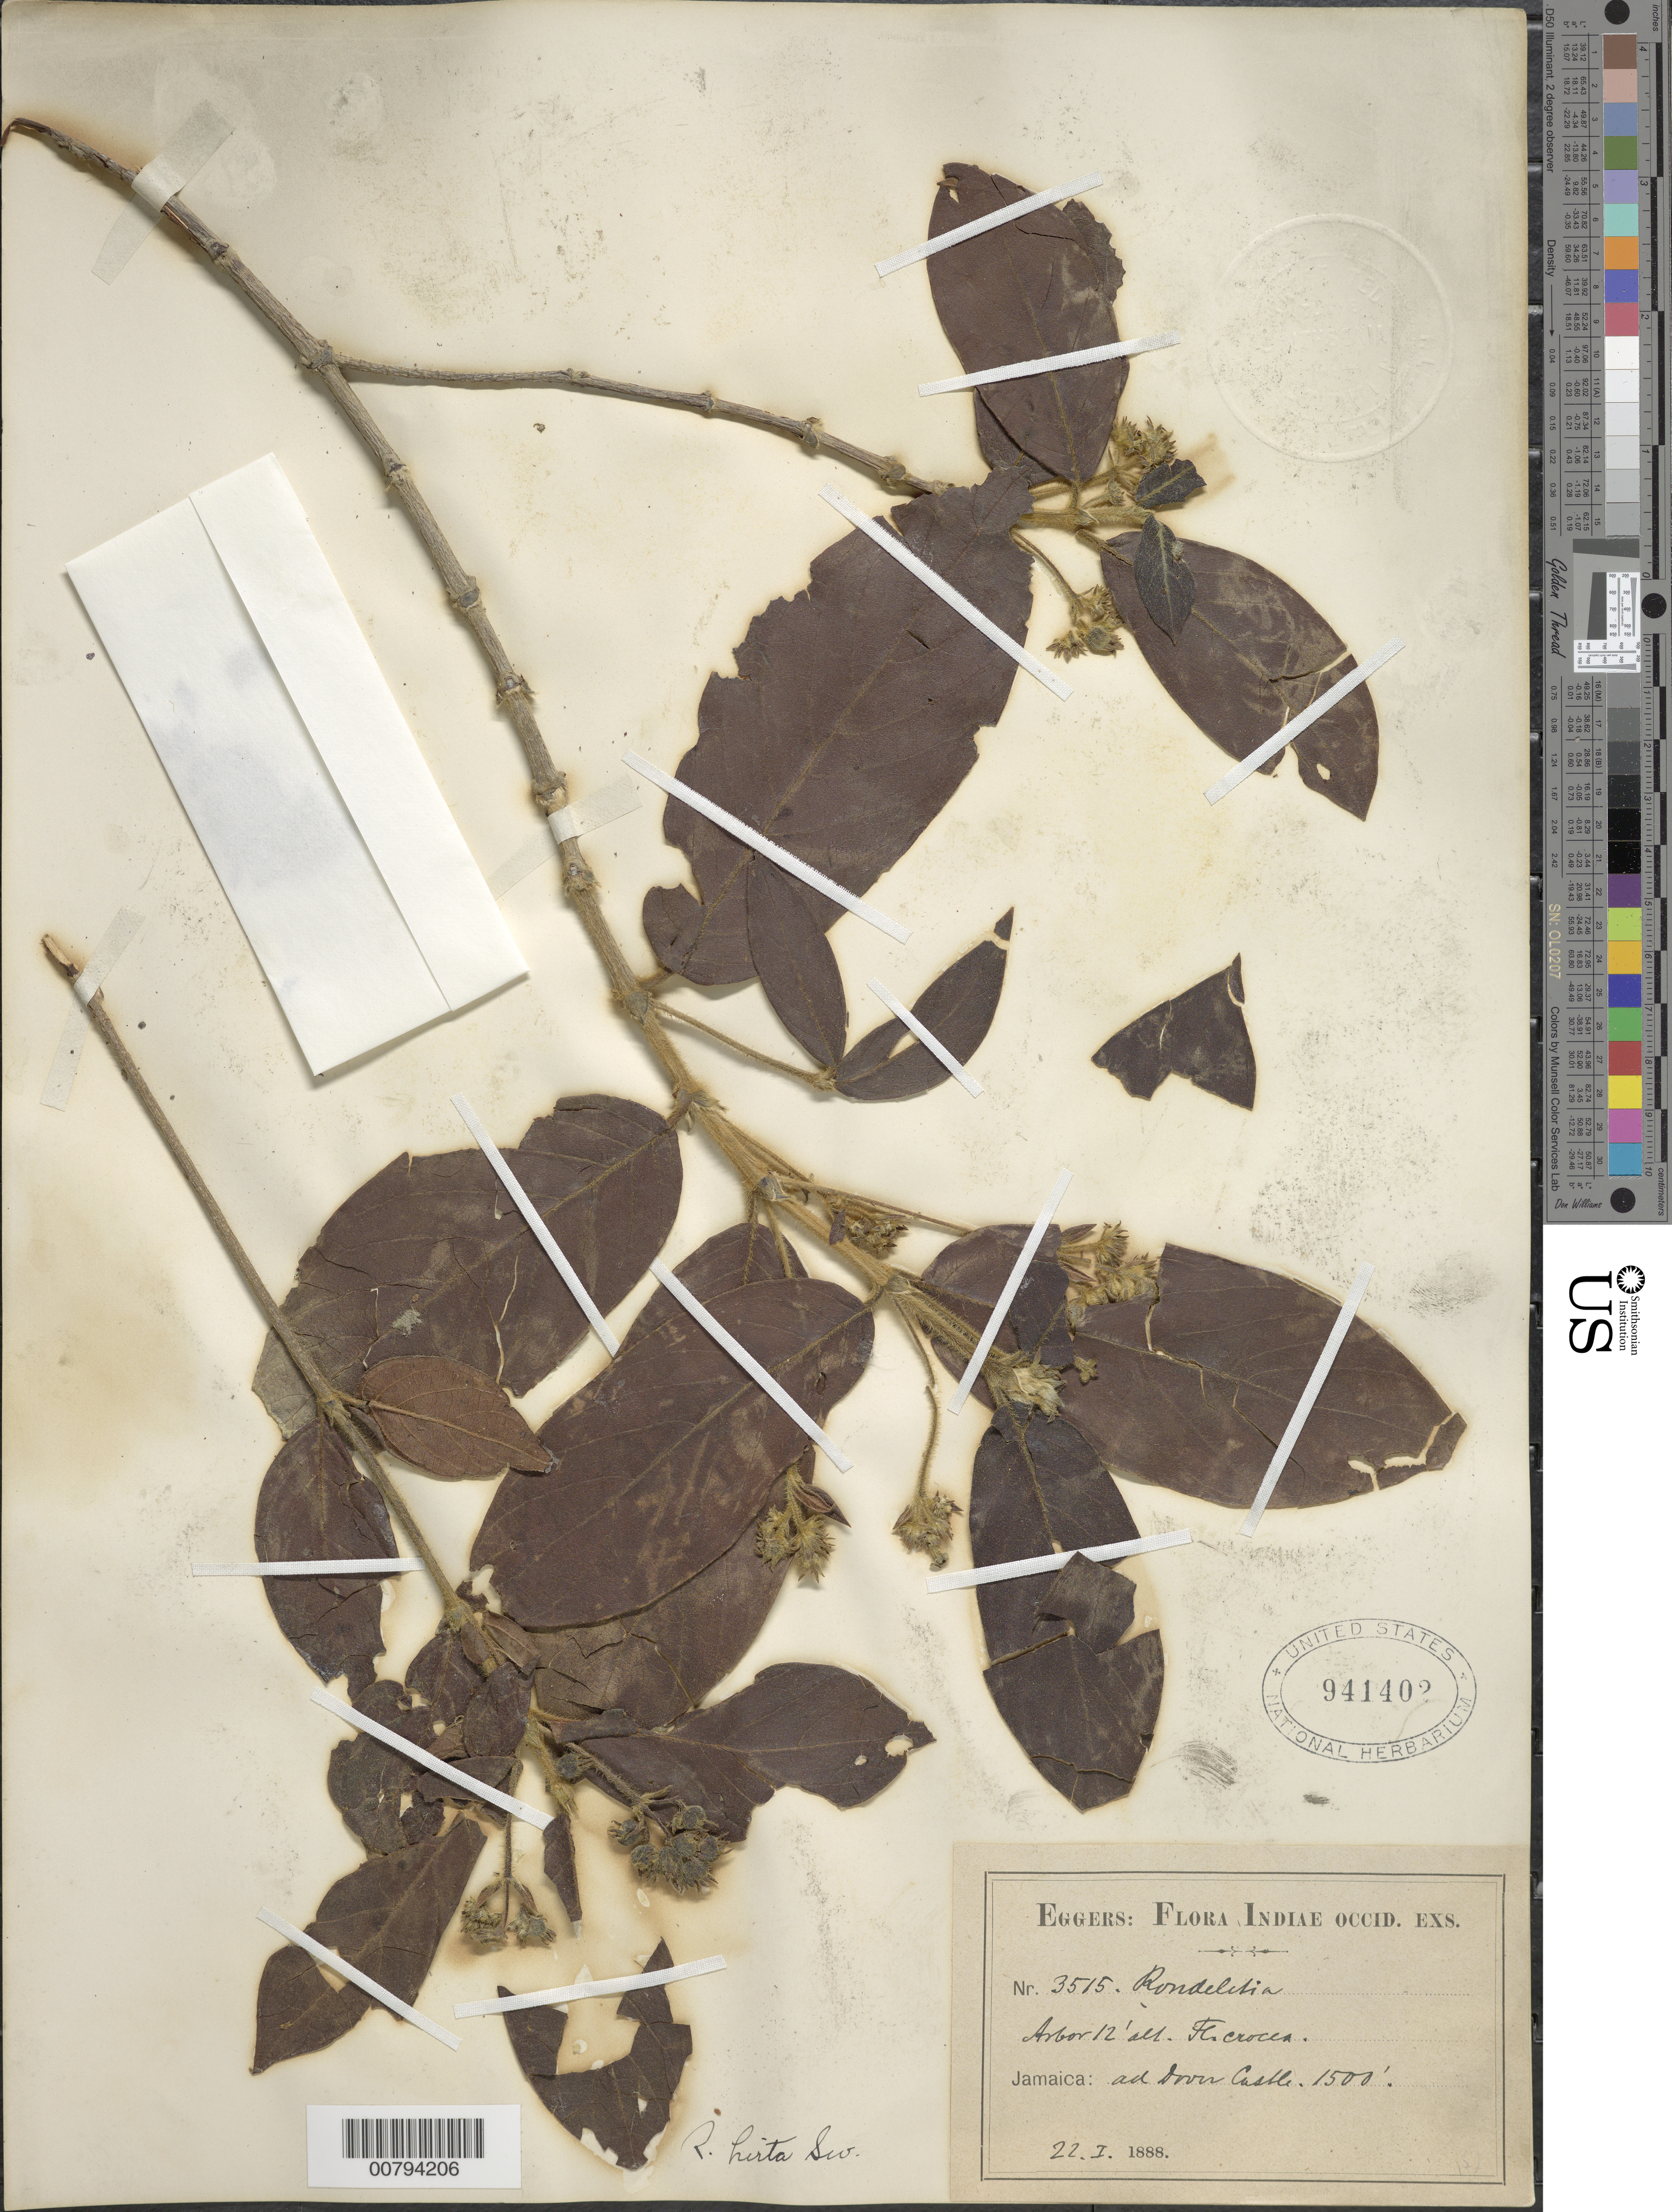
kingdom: Plantae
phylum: Tracheophyta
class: Magnoliopsida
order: Gentianales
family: Rubiaceae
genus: Rondeletia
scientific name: Rondeletia hirta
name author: Sw.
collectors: H. F. A. von Eggers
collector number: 3515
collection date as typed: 22 Jan 1888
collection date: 1888-01-22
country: Jamaica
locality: Ad Doon (sp?) Castle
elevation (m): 457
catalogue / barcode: US 941402